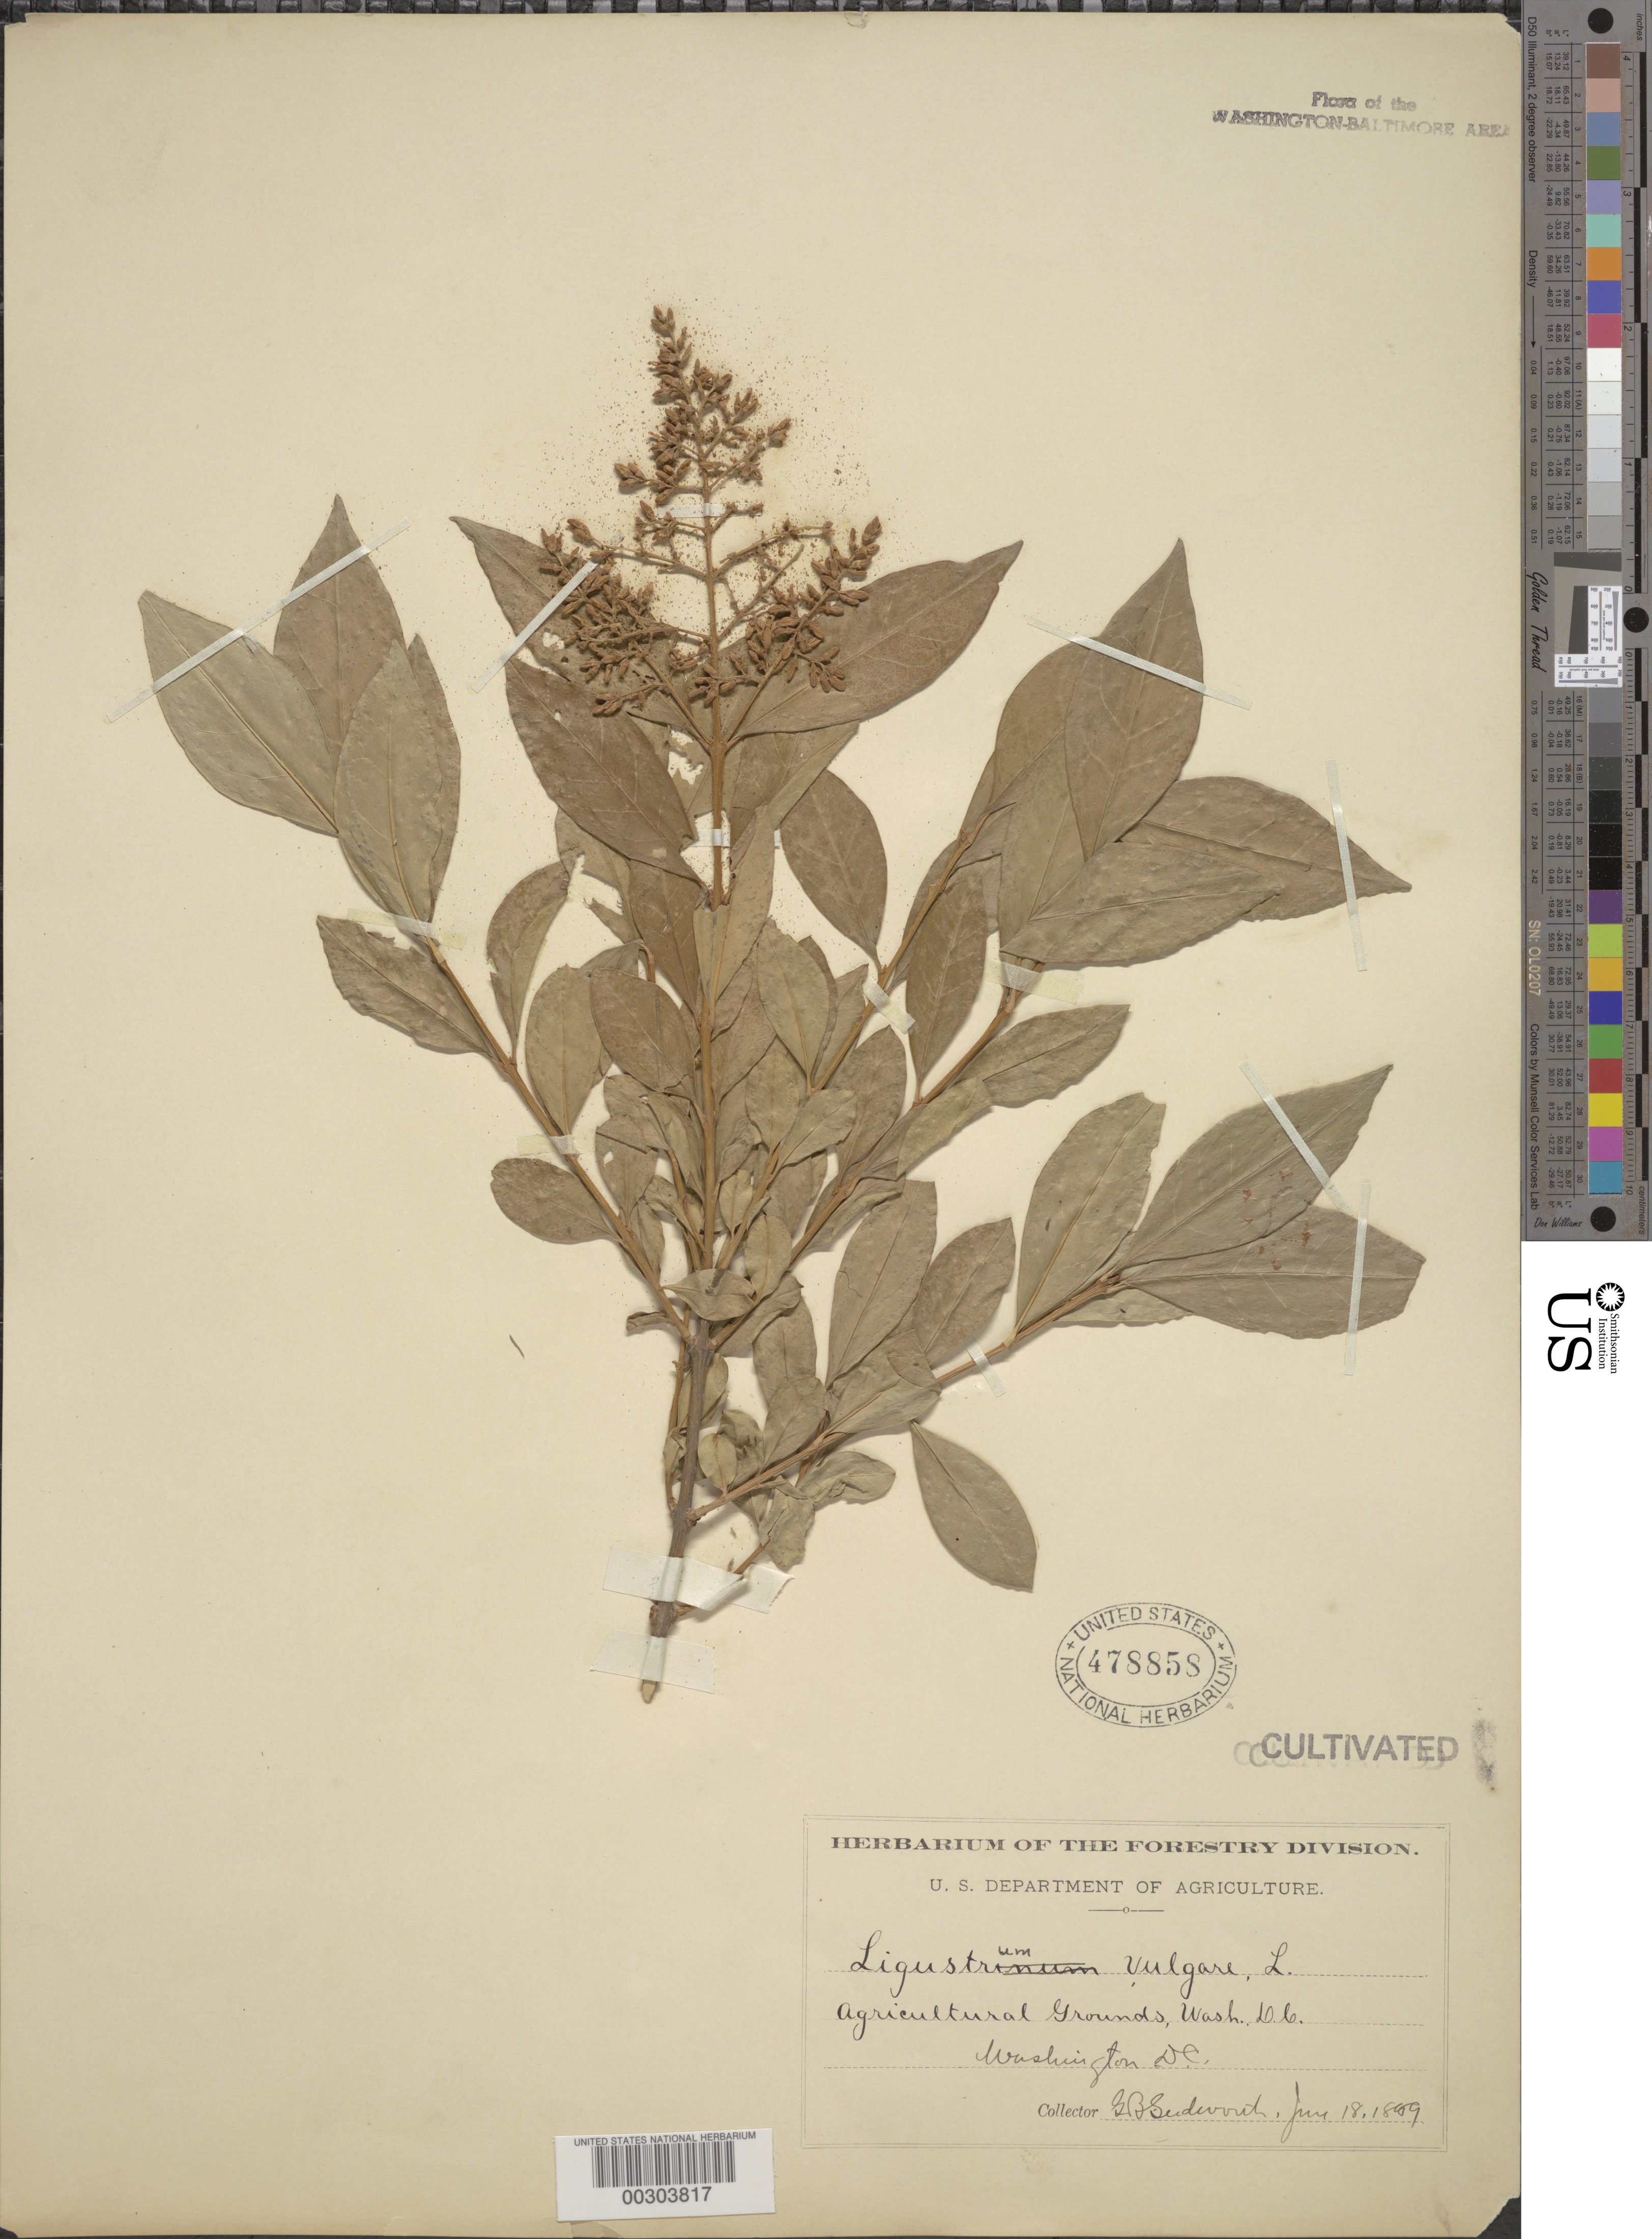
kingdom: Plantae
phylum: Tracheophyta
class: Magnoliopsida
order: Lamiales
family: Oleaceae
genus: Ligustrum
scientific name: Ligustrum vulgare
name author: L.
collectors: G. B. Sudworth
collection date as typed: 18 Jun 1889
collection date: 1889-06-18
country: United States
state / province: District of Columbia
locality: Department of Agriculture grounds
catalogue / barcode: US 478858